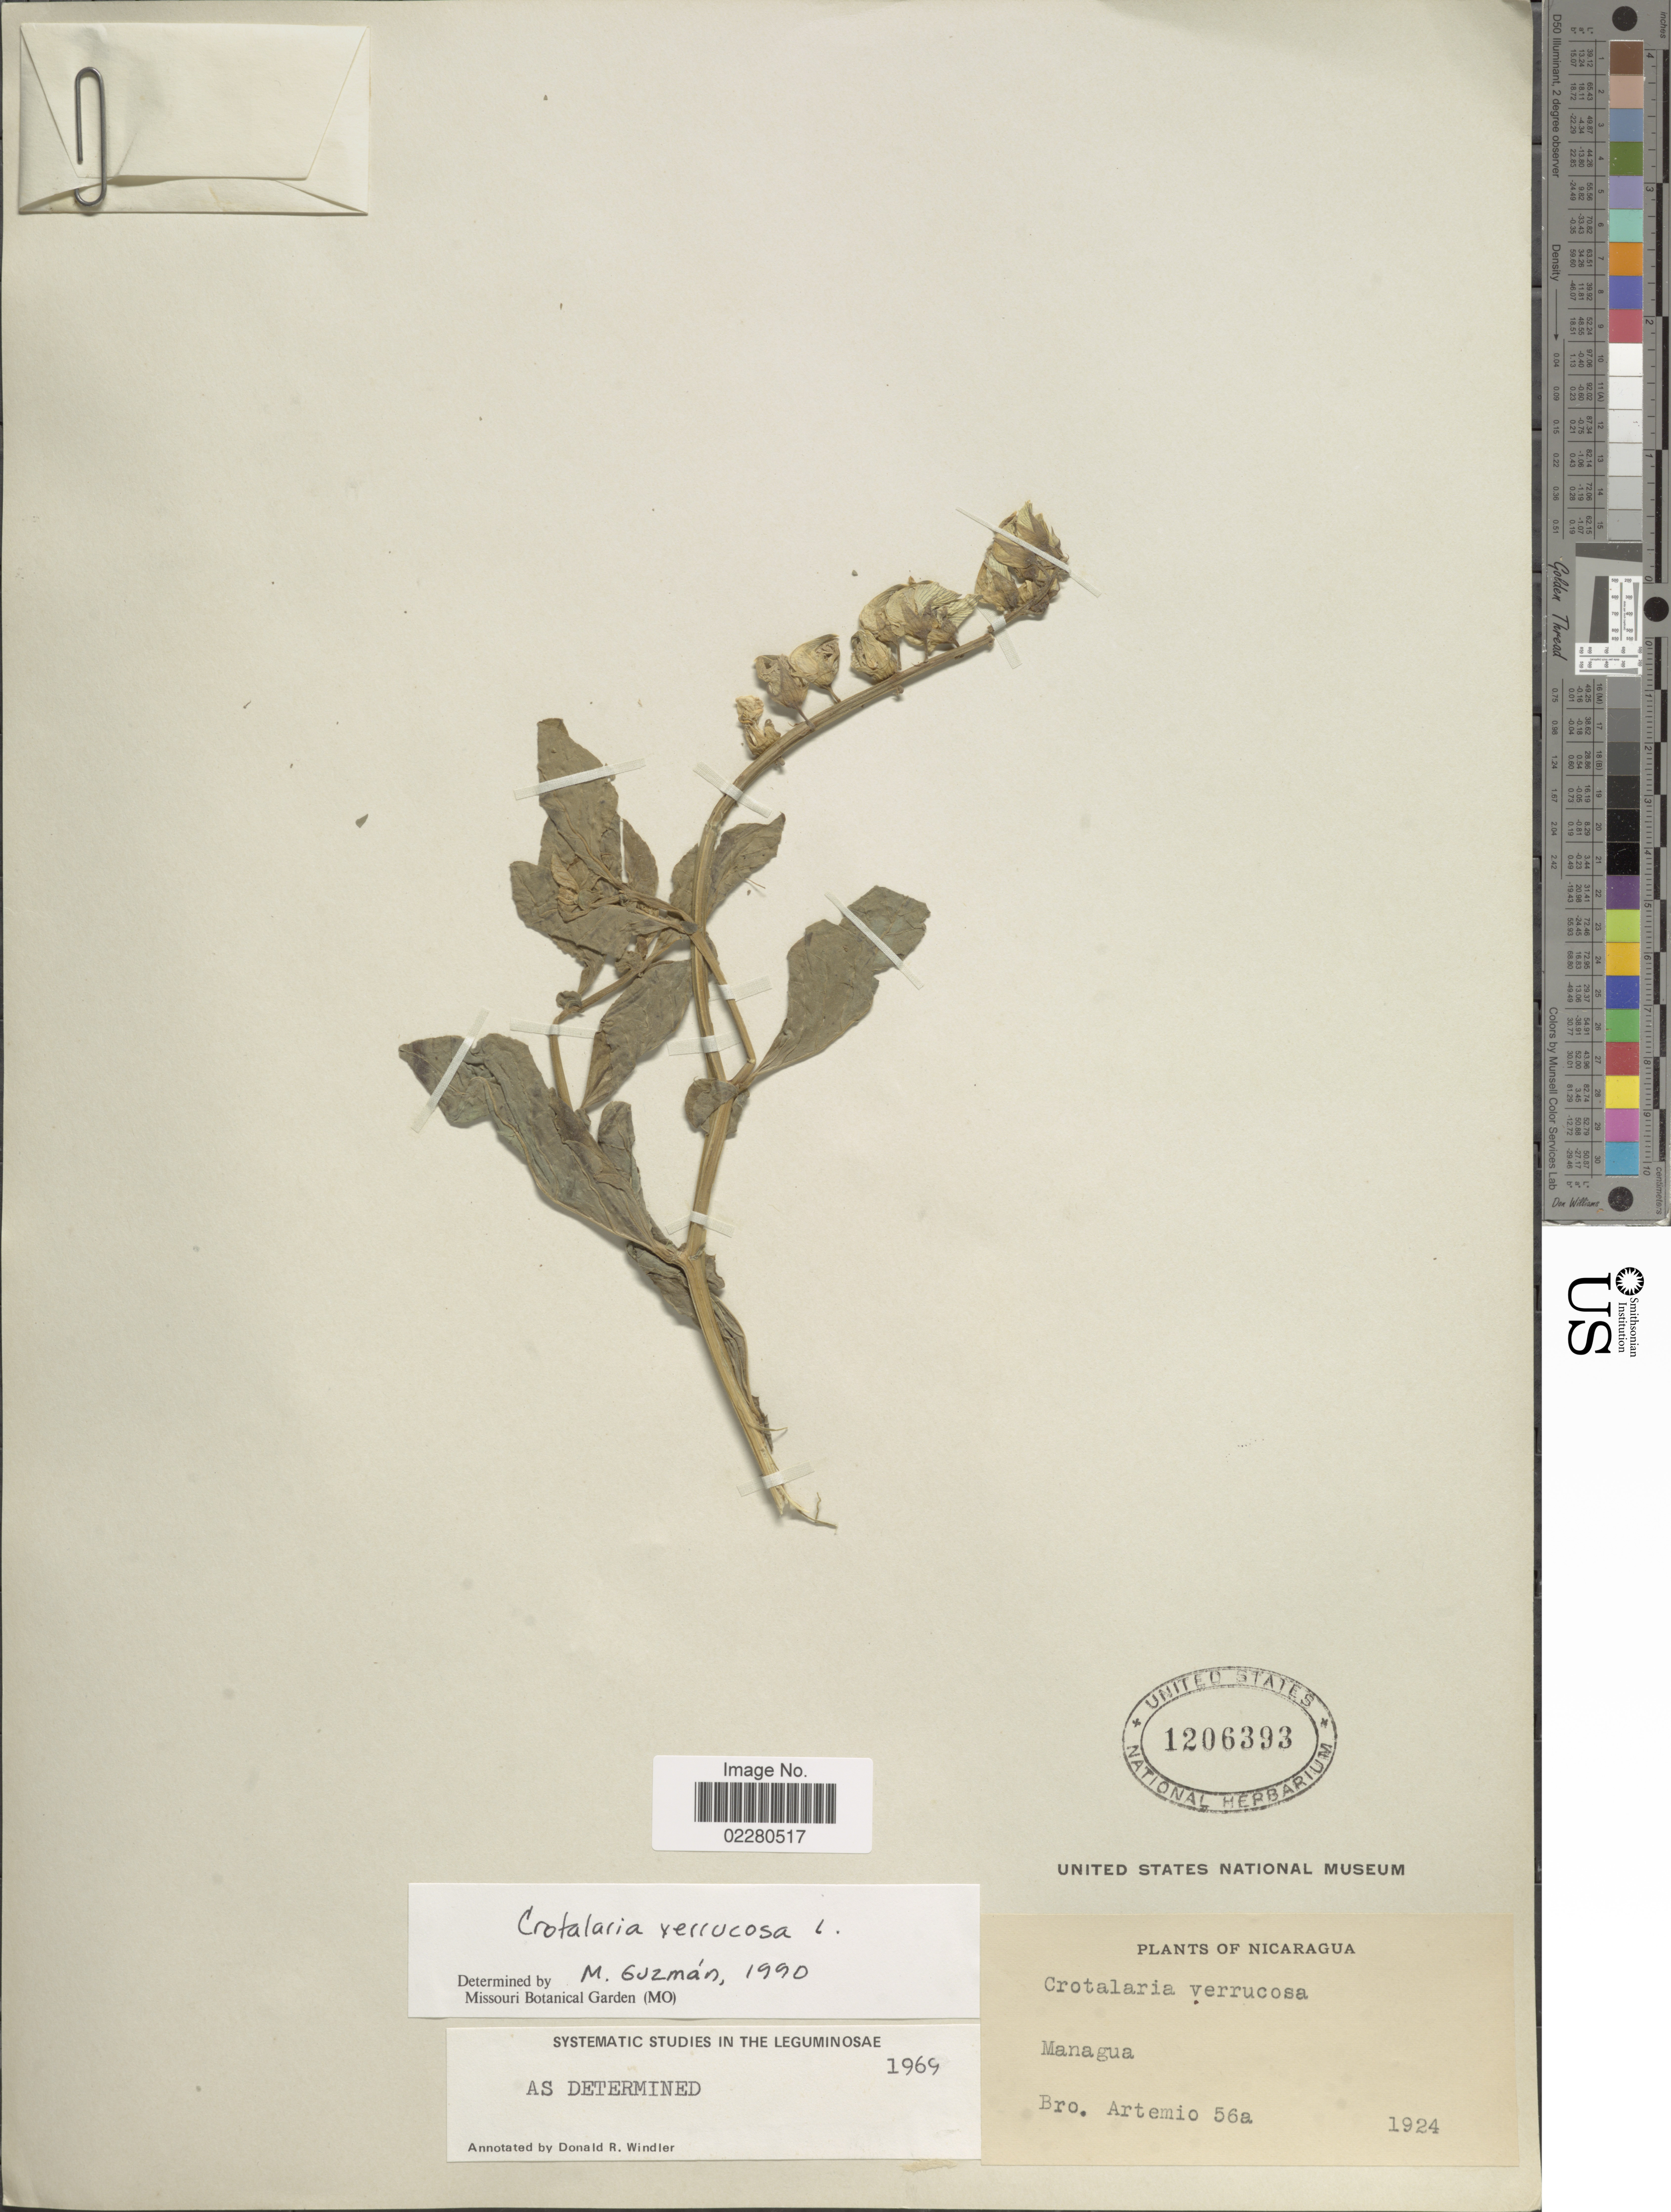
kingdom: Plantae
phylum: Tracheophyta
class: Magnoliopsida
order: Fabales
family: Fabaceae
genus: Crotalaria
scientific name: Crotalaria verrucosa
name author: L.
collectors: B. Rene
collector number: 56a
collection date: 1924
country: Nicaragua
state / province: Managua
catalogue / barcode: US 1206393